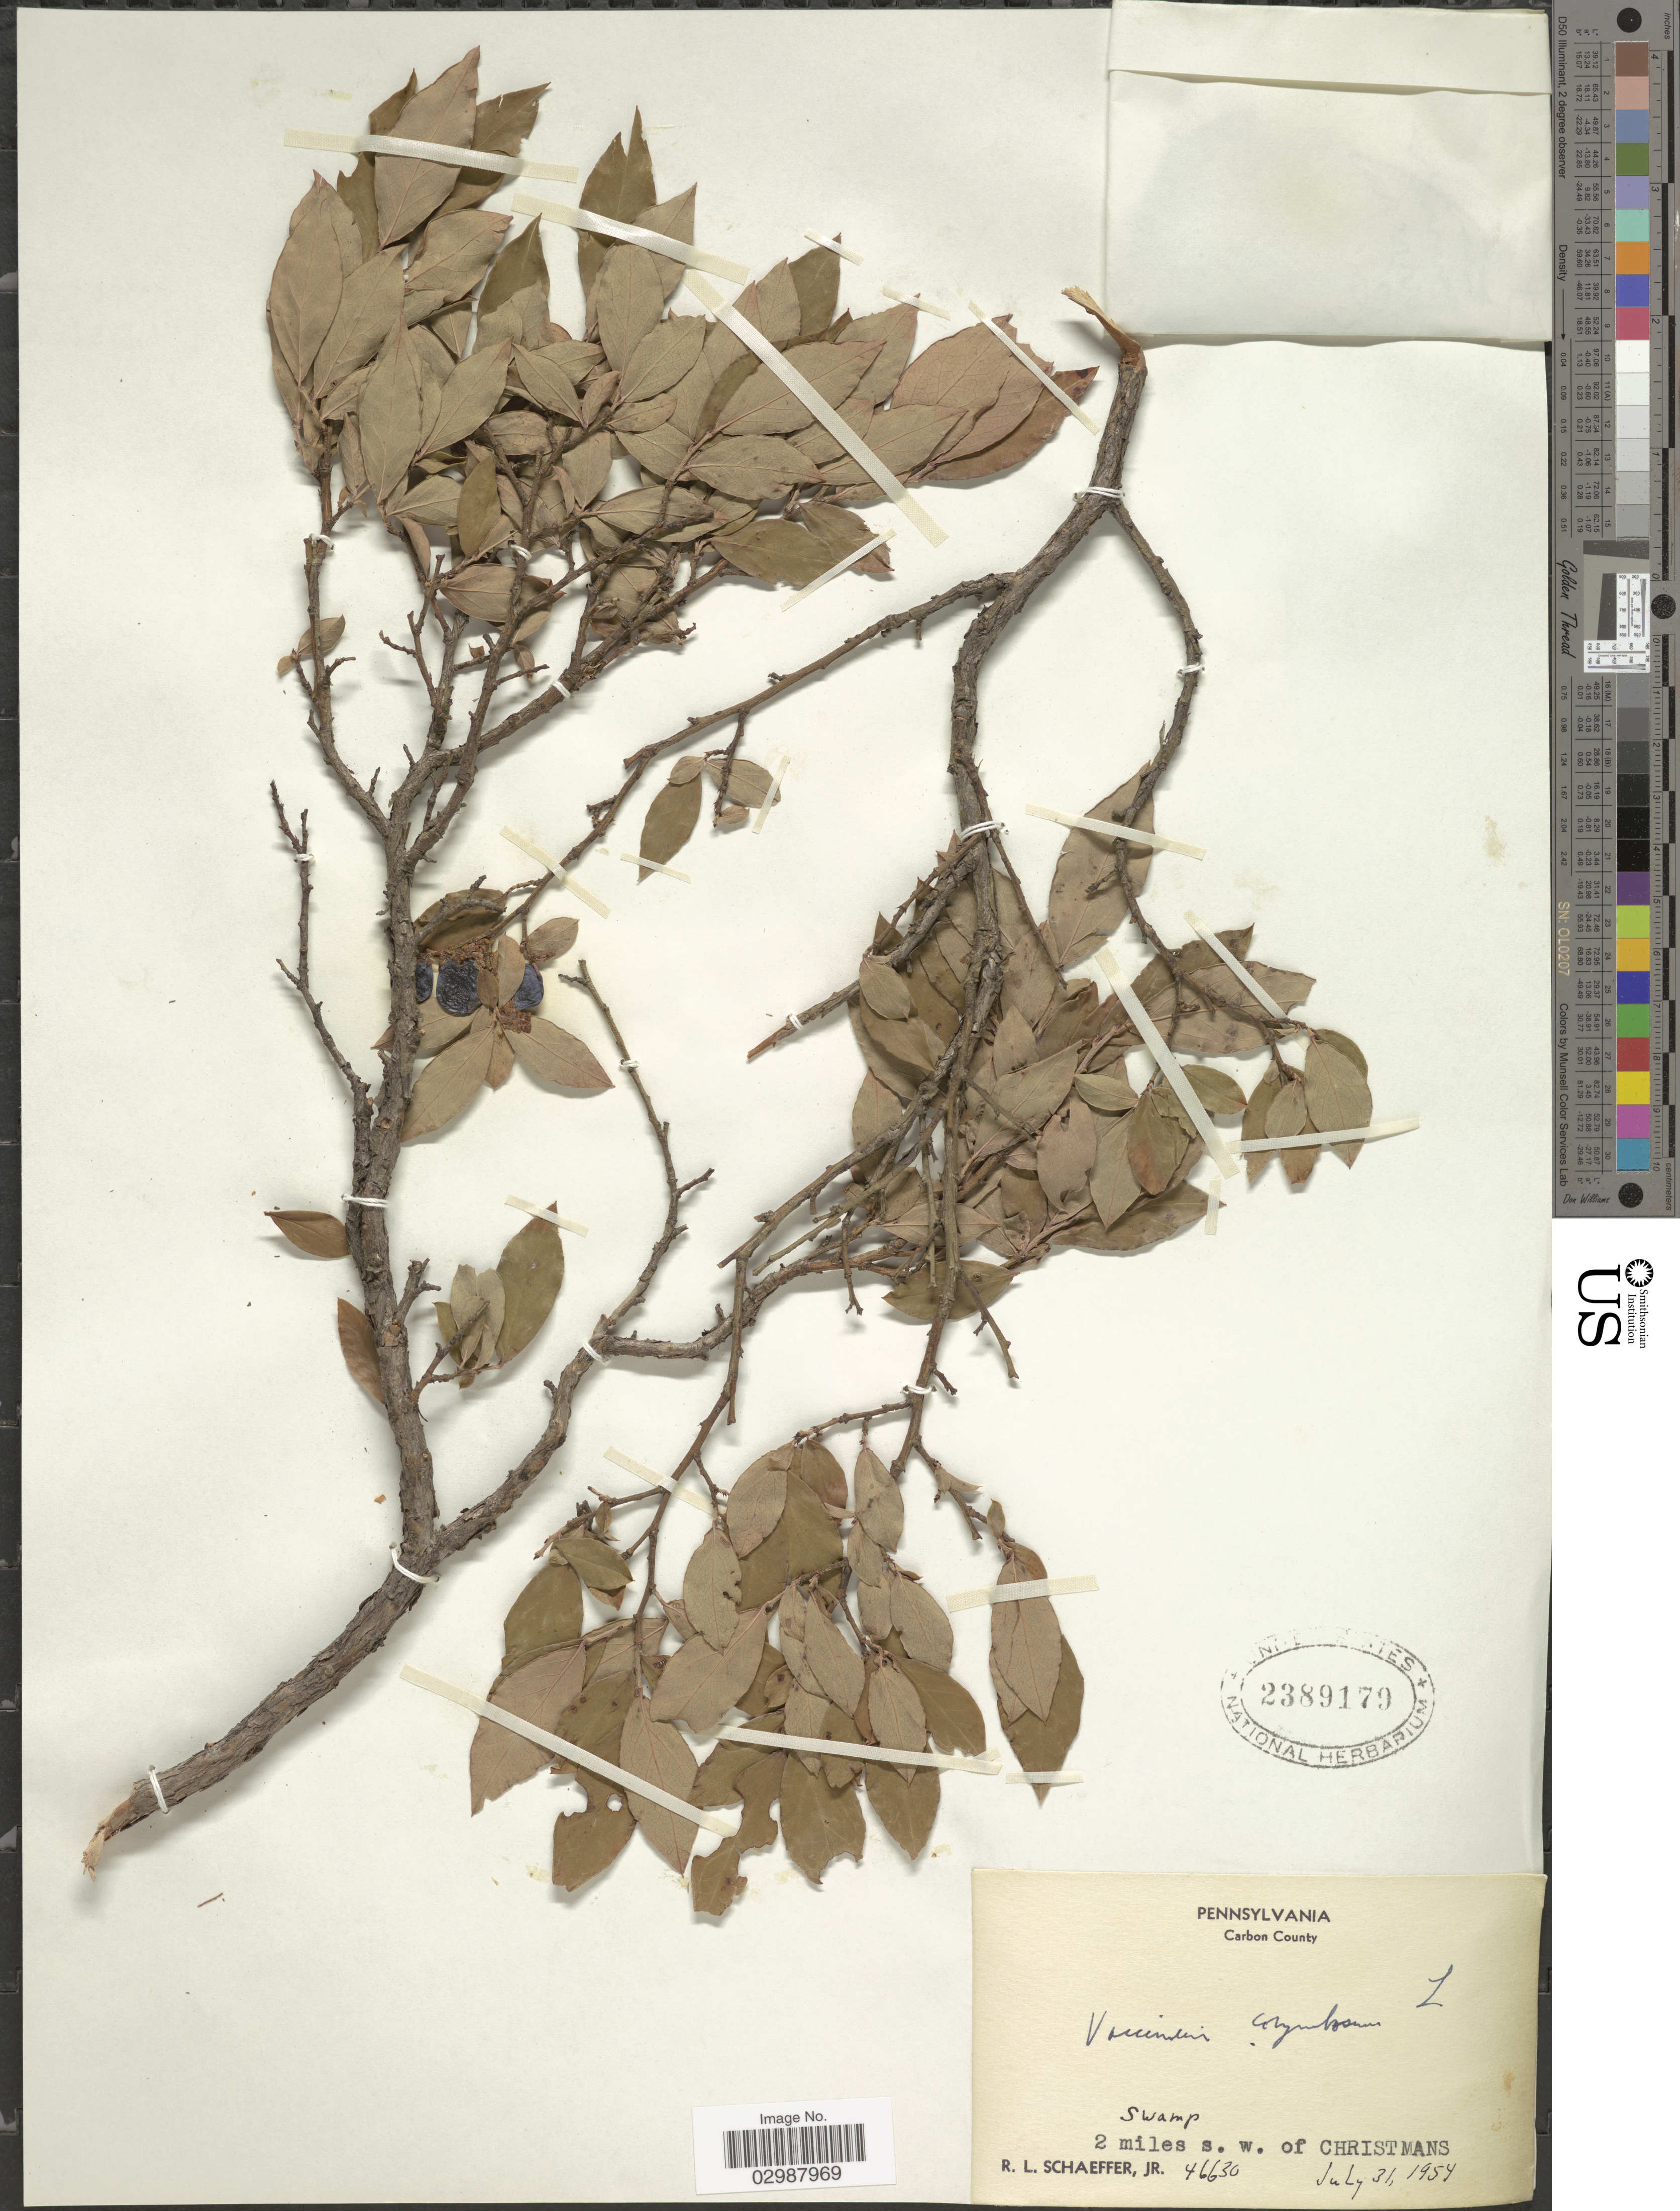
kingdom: Plantae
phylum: Tracheophyta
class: Magnoliopsida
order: Ericales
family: Ericaceae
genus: Vaccinium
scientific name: Vaccinium corymbosum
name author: L.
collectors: R. L. Schaeffer Jr.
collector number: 46630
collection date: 1954-07-31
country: United States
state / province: Pennsylvania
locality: Carbon County. Swamp, 2 miles s.w. of Christmans.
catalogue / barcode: US 2389179